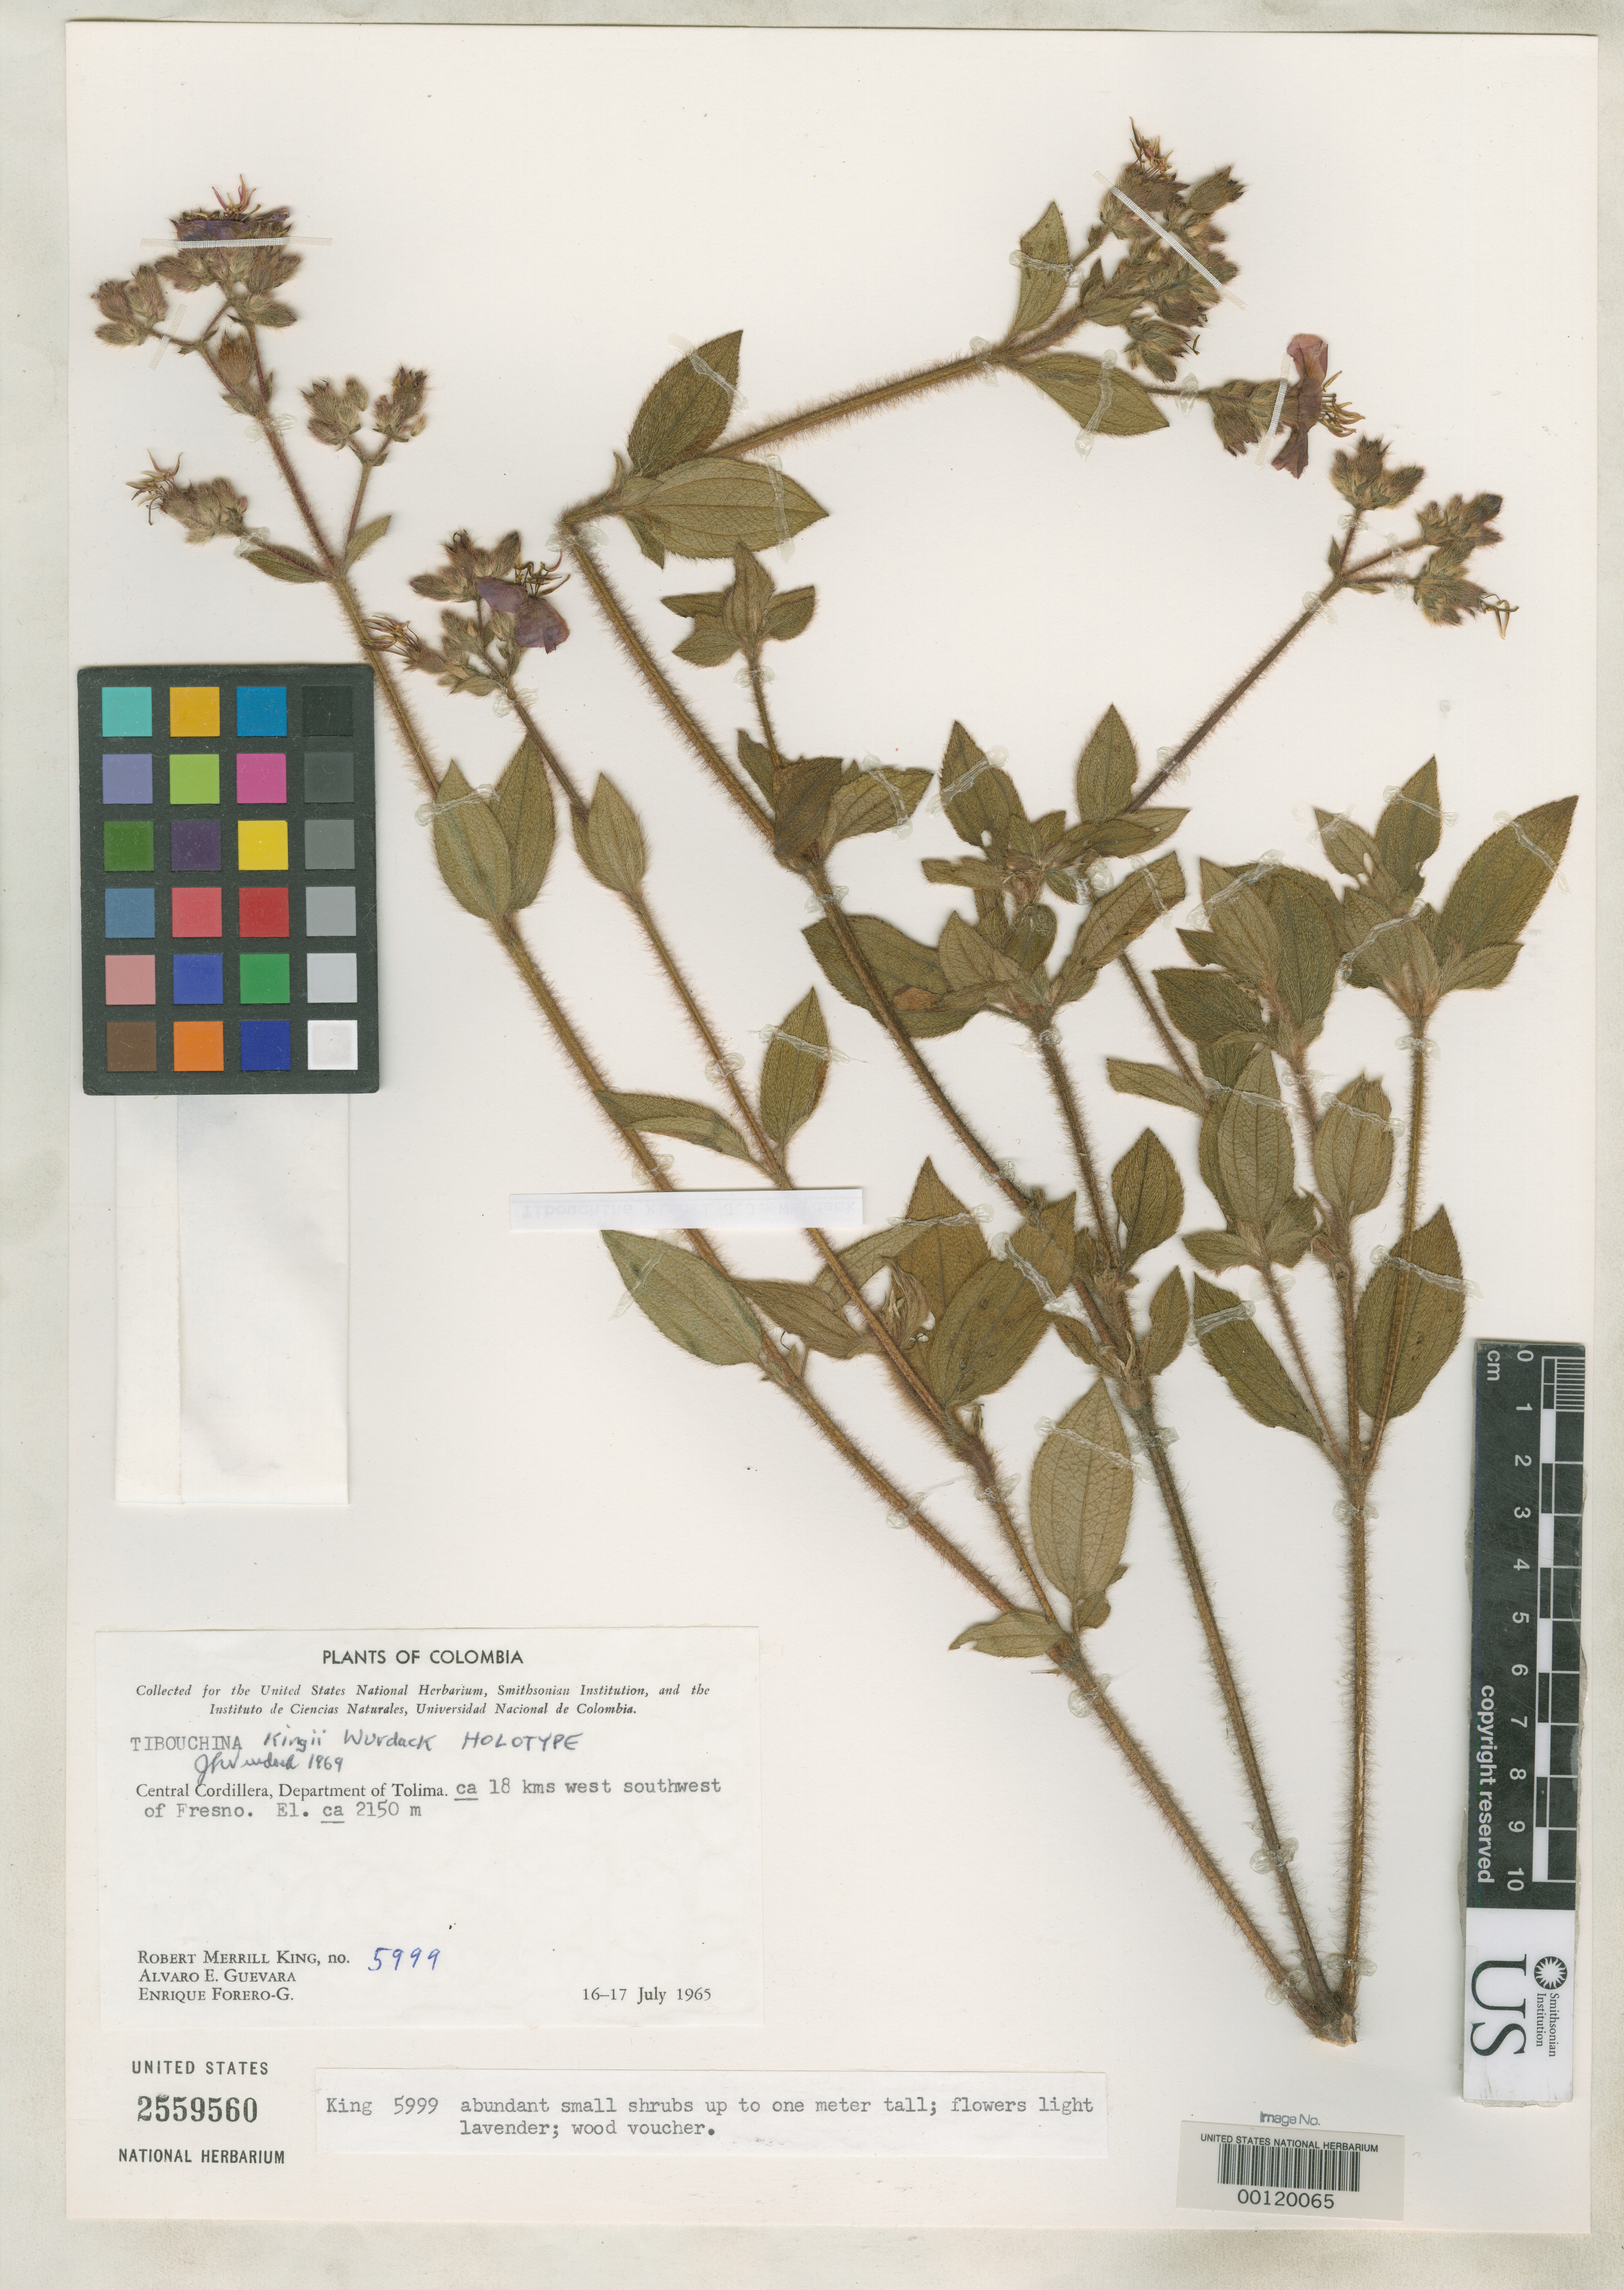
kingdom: Plantae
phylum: Tracheophyta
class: Magnoliopsida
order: Myrtales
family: Melastomataceae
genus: Tibouchina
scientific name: Tibouchina kingii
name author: Wurdack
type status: Holotype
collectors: R. M. King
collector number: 5999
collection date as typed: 16 Jul 1965 to 17 Jul 1965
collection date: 1965-07-16/1965-07-17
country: Colombia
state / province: Tolima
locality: Ca. 18 km. WSW of Fresno, Cordillera Central.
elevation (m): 2150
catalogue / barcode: US 2559560